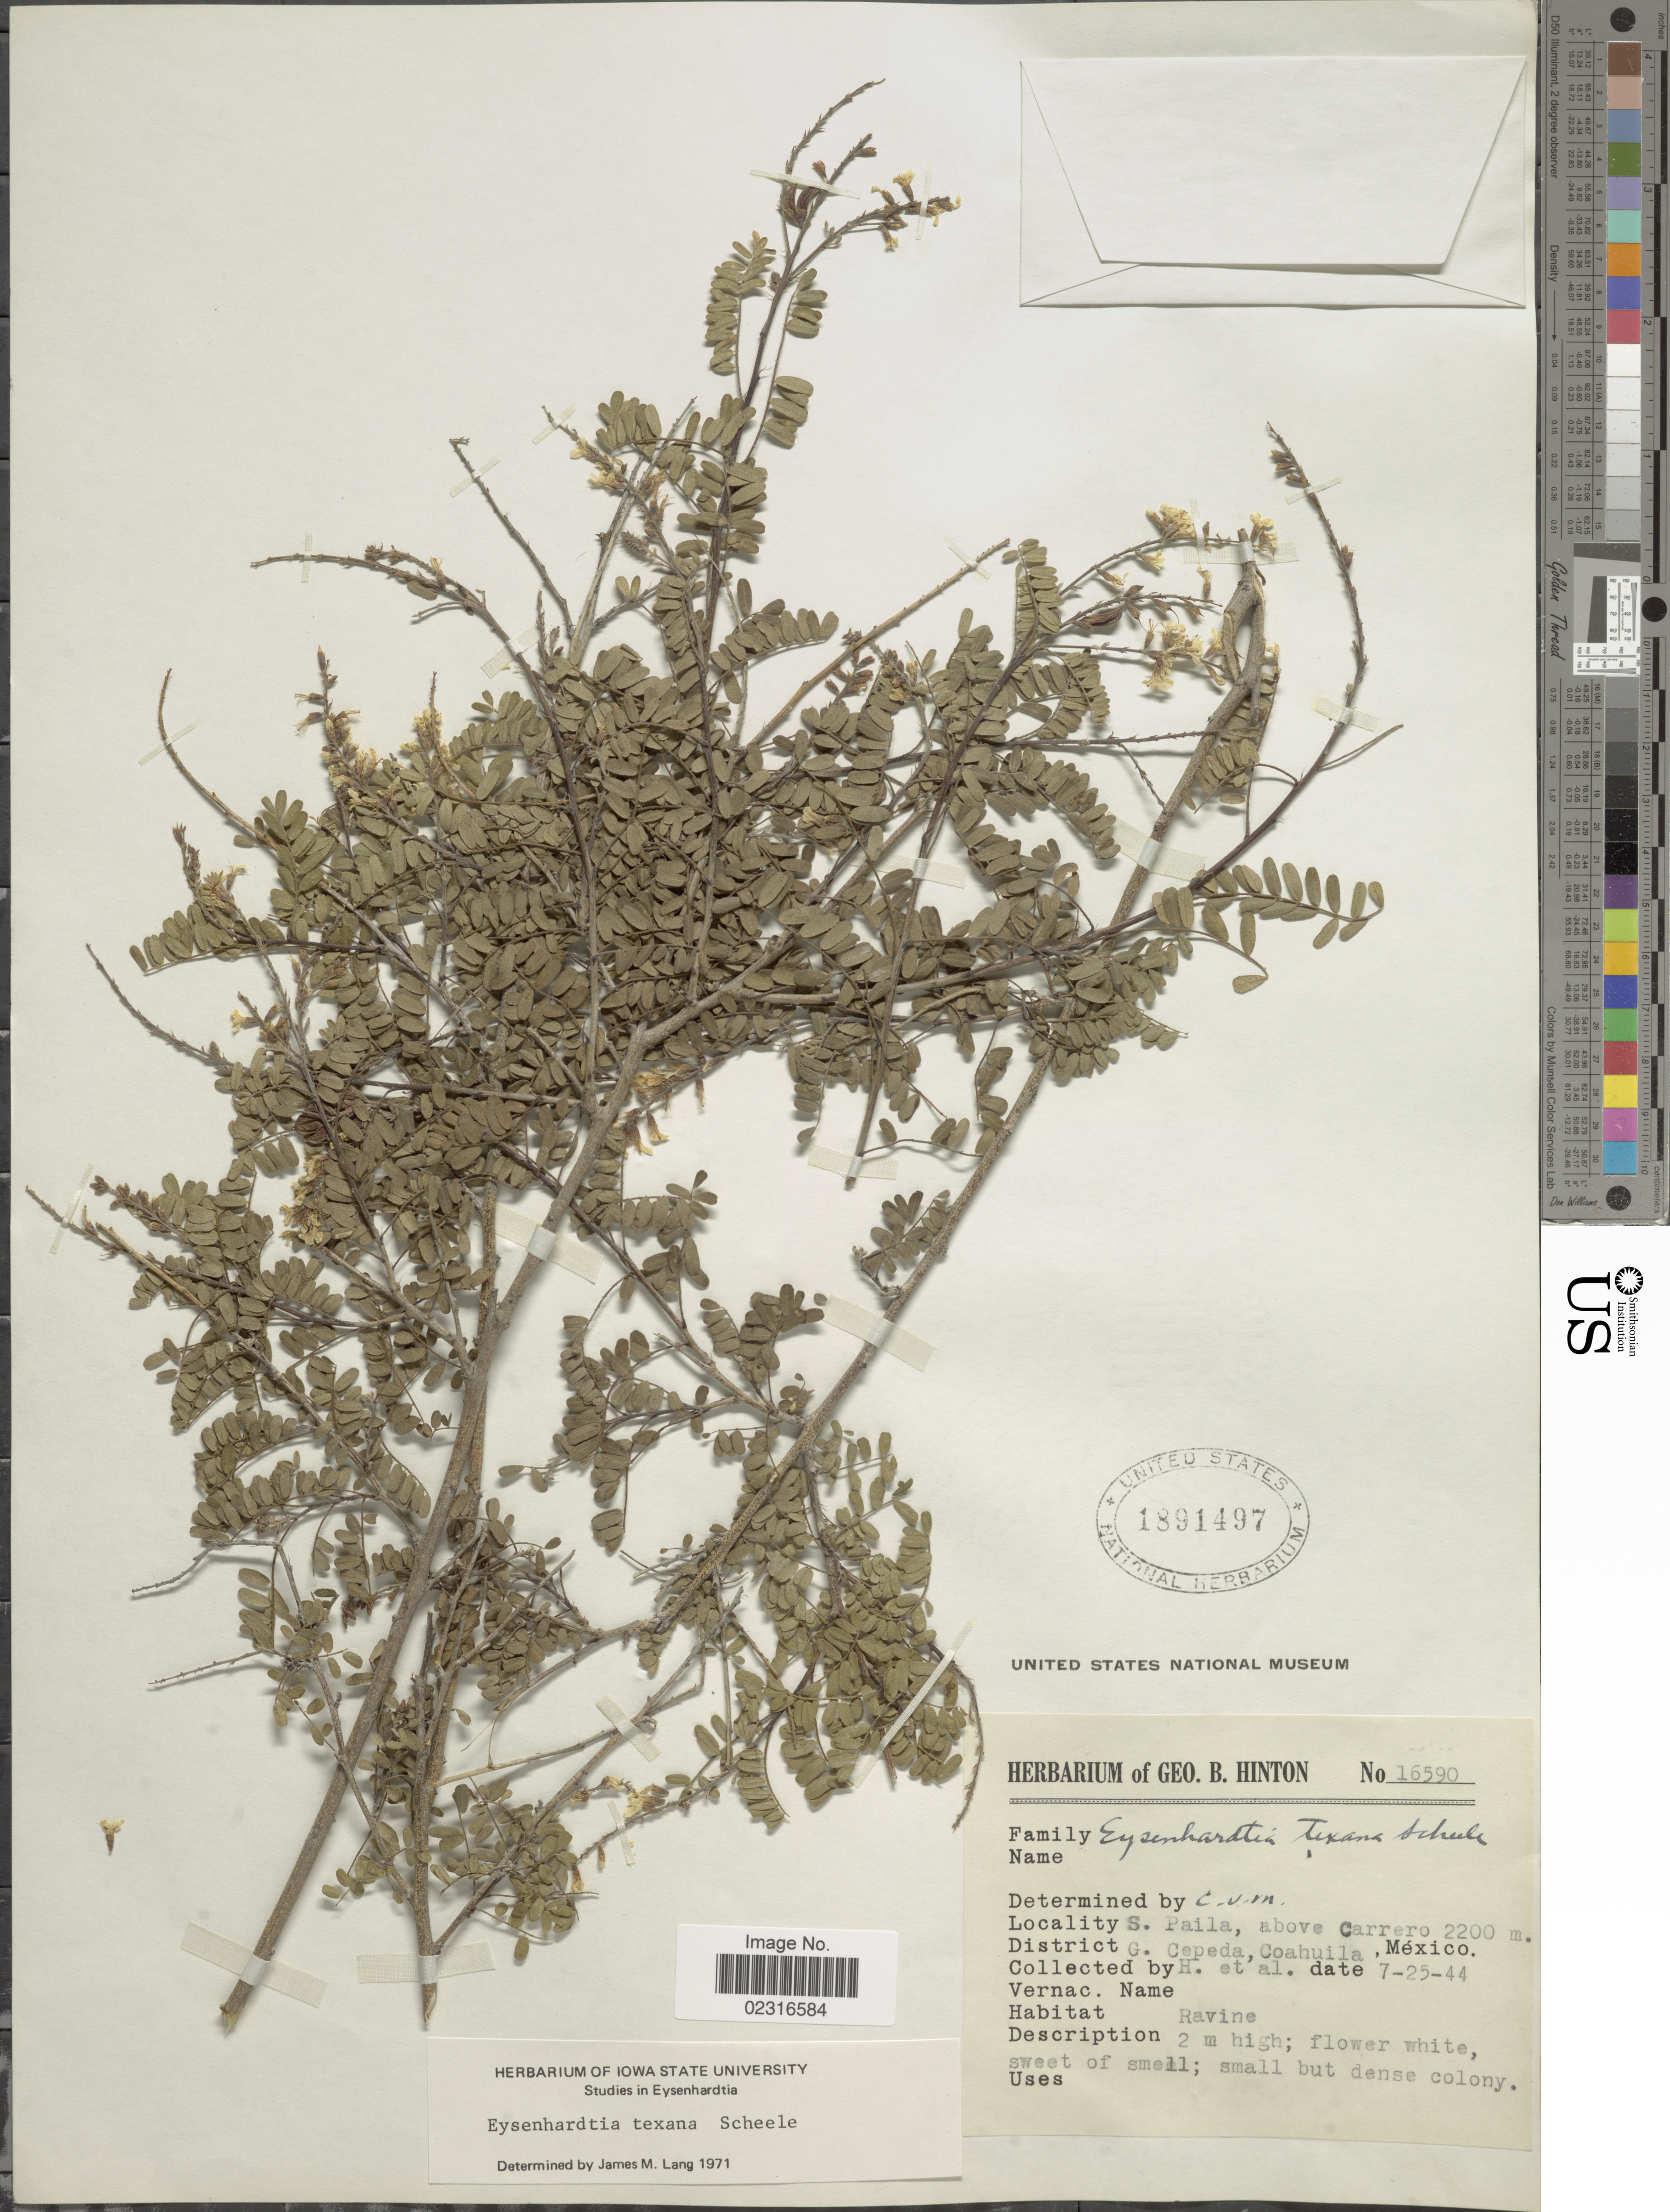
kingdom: Plantae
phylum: Tracheophyta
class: Magnoliopsida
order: Fabales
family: Fabaceae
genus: Eysenhardtia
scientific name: Eysenhardtia texana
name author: Scheele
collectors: G. B. Hinton & et al.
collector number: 16590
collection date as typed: Transcribed d/m/y: 25/7/44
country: Mexico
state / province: Coahuila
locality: S. Paila, above Carrero. District G. Cepeda.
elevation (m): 2200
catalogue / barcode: US 1891497